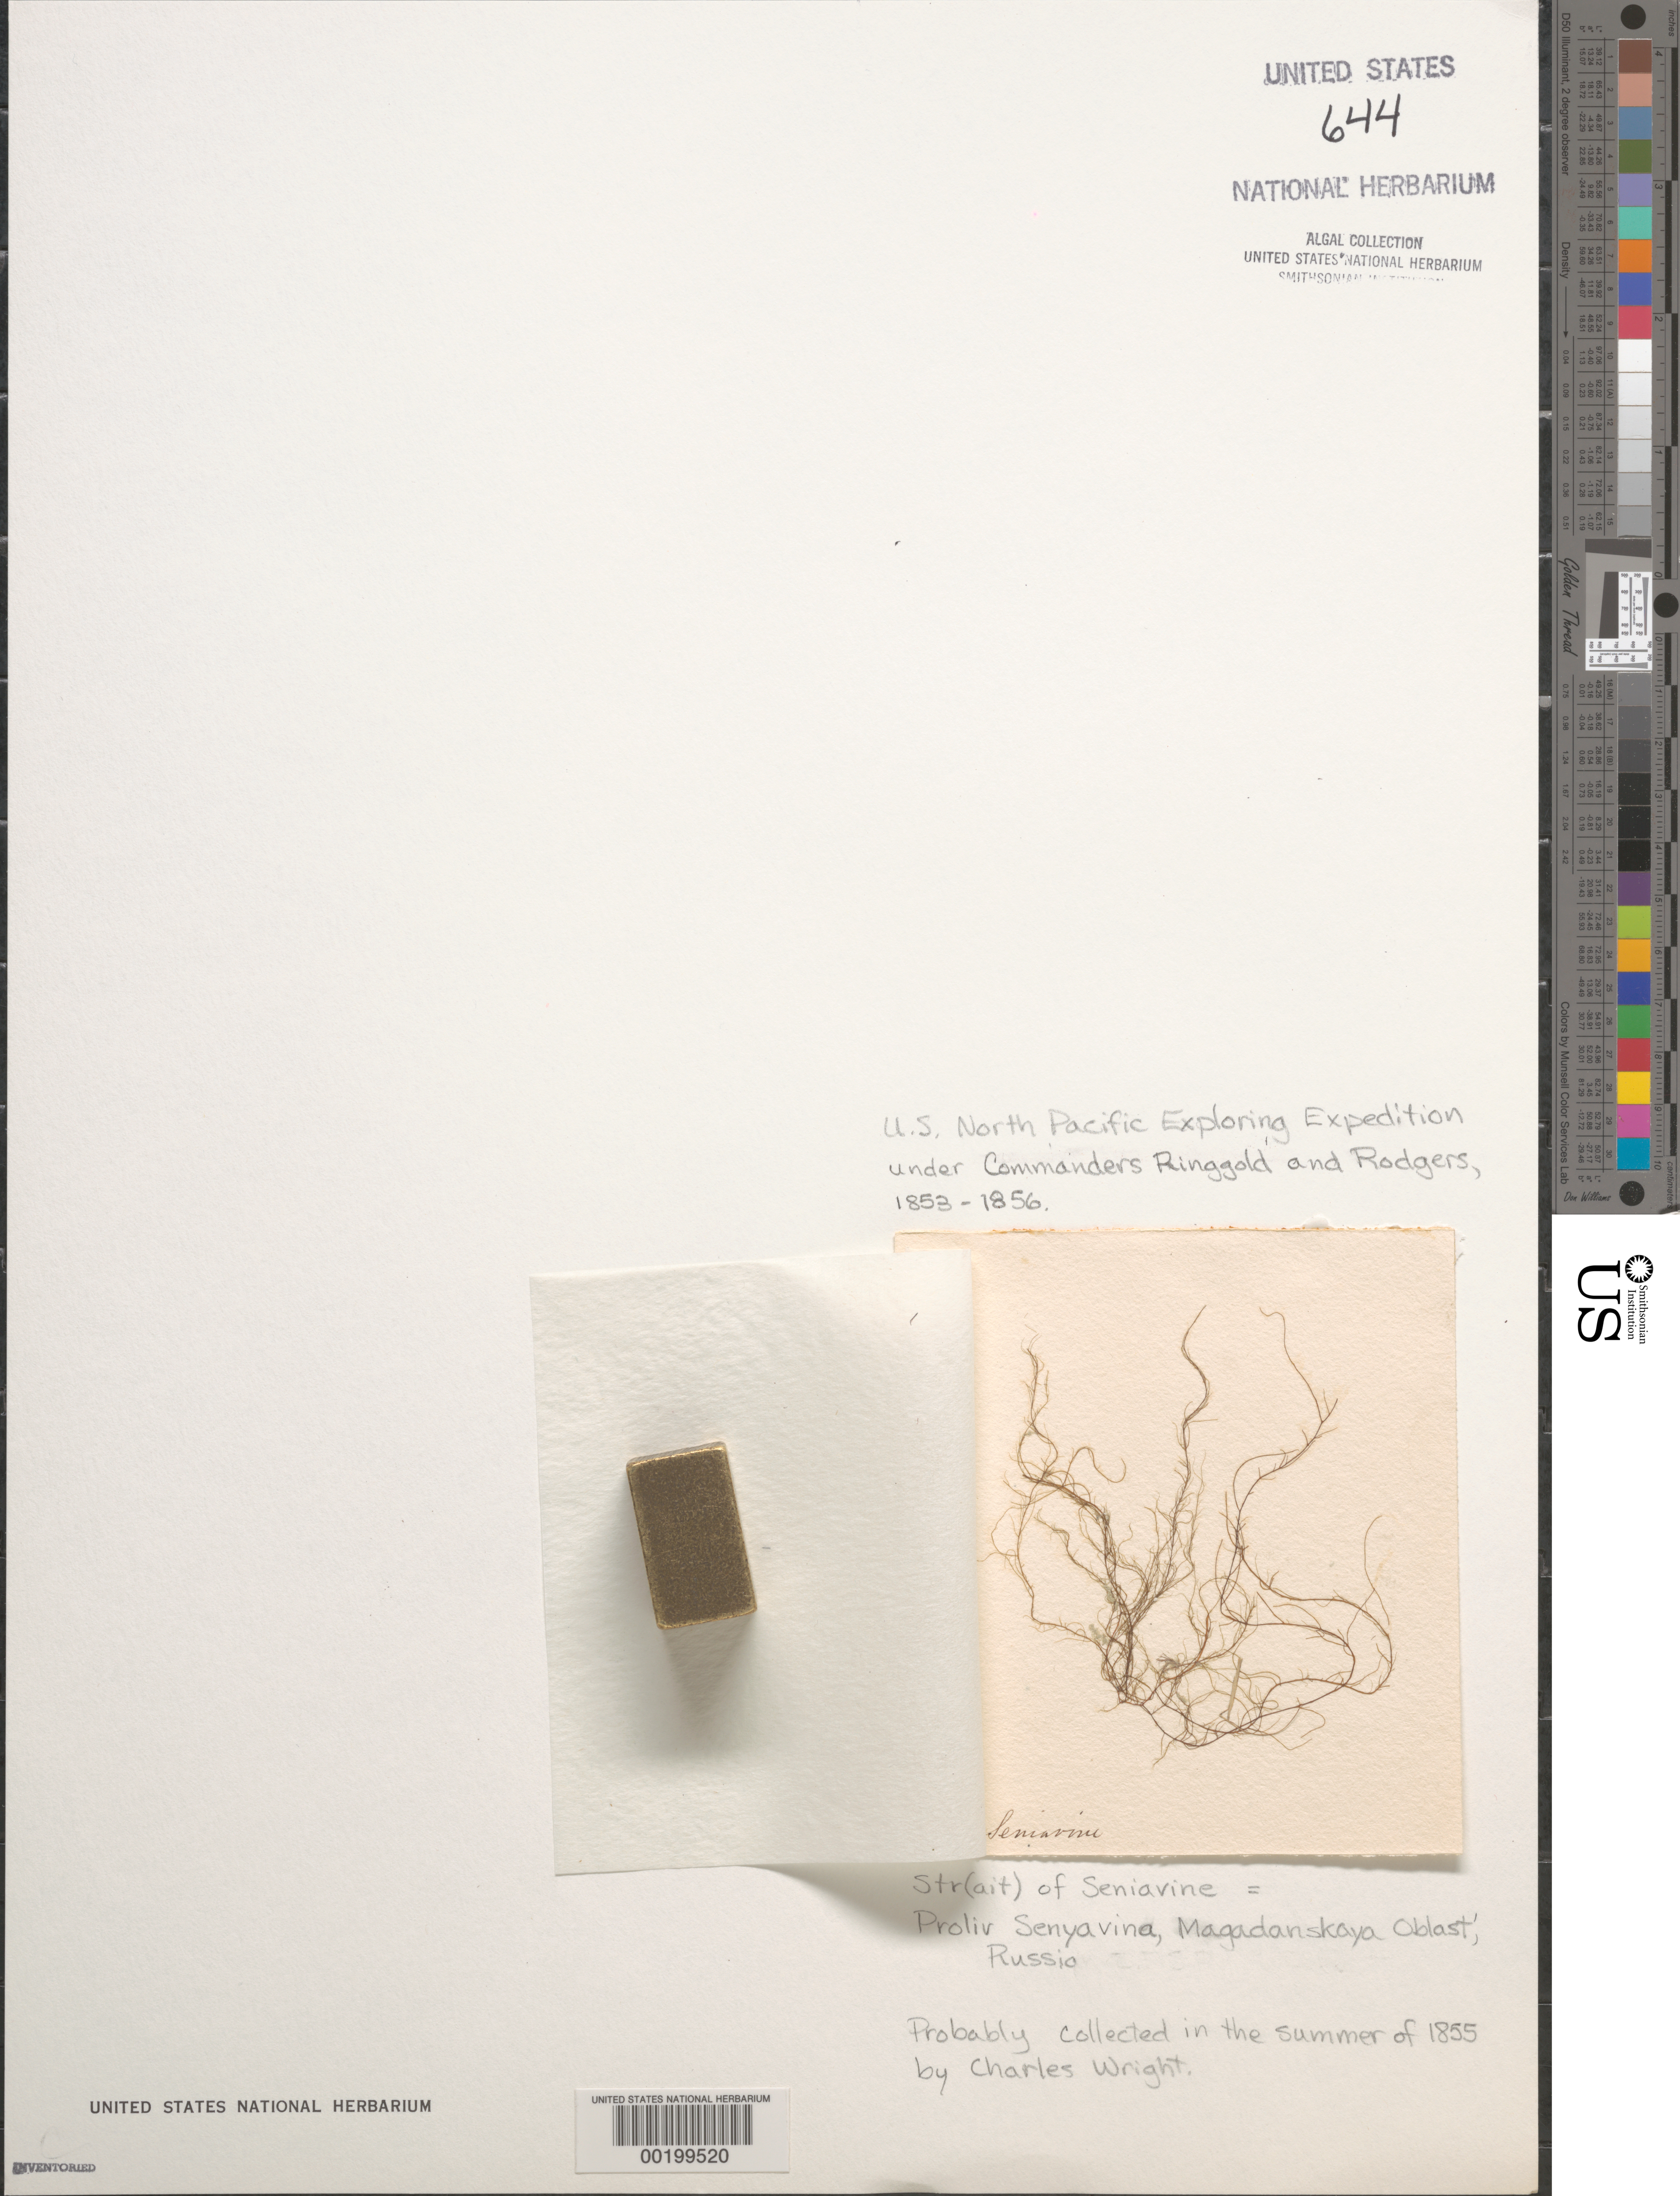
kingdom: Chromista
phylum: Ochrophyta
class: Phaeophyceae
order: Dictyosiphonales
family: Dictyosiphonaceae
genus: Dictyosiphon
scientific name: Dictyosiphon foeniculaceus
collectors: C. Wright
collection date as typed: Sum 1855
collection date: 1855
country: Russian Federation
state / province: Chukotka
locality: Proliv Senyavina (Str. of Seniavine)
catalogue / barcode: US 644